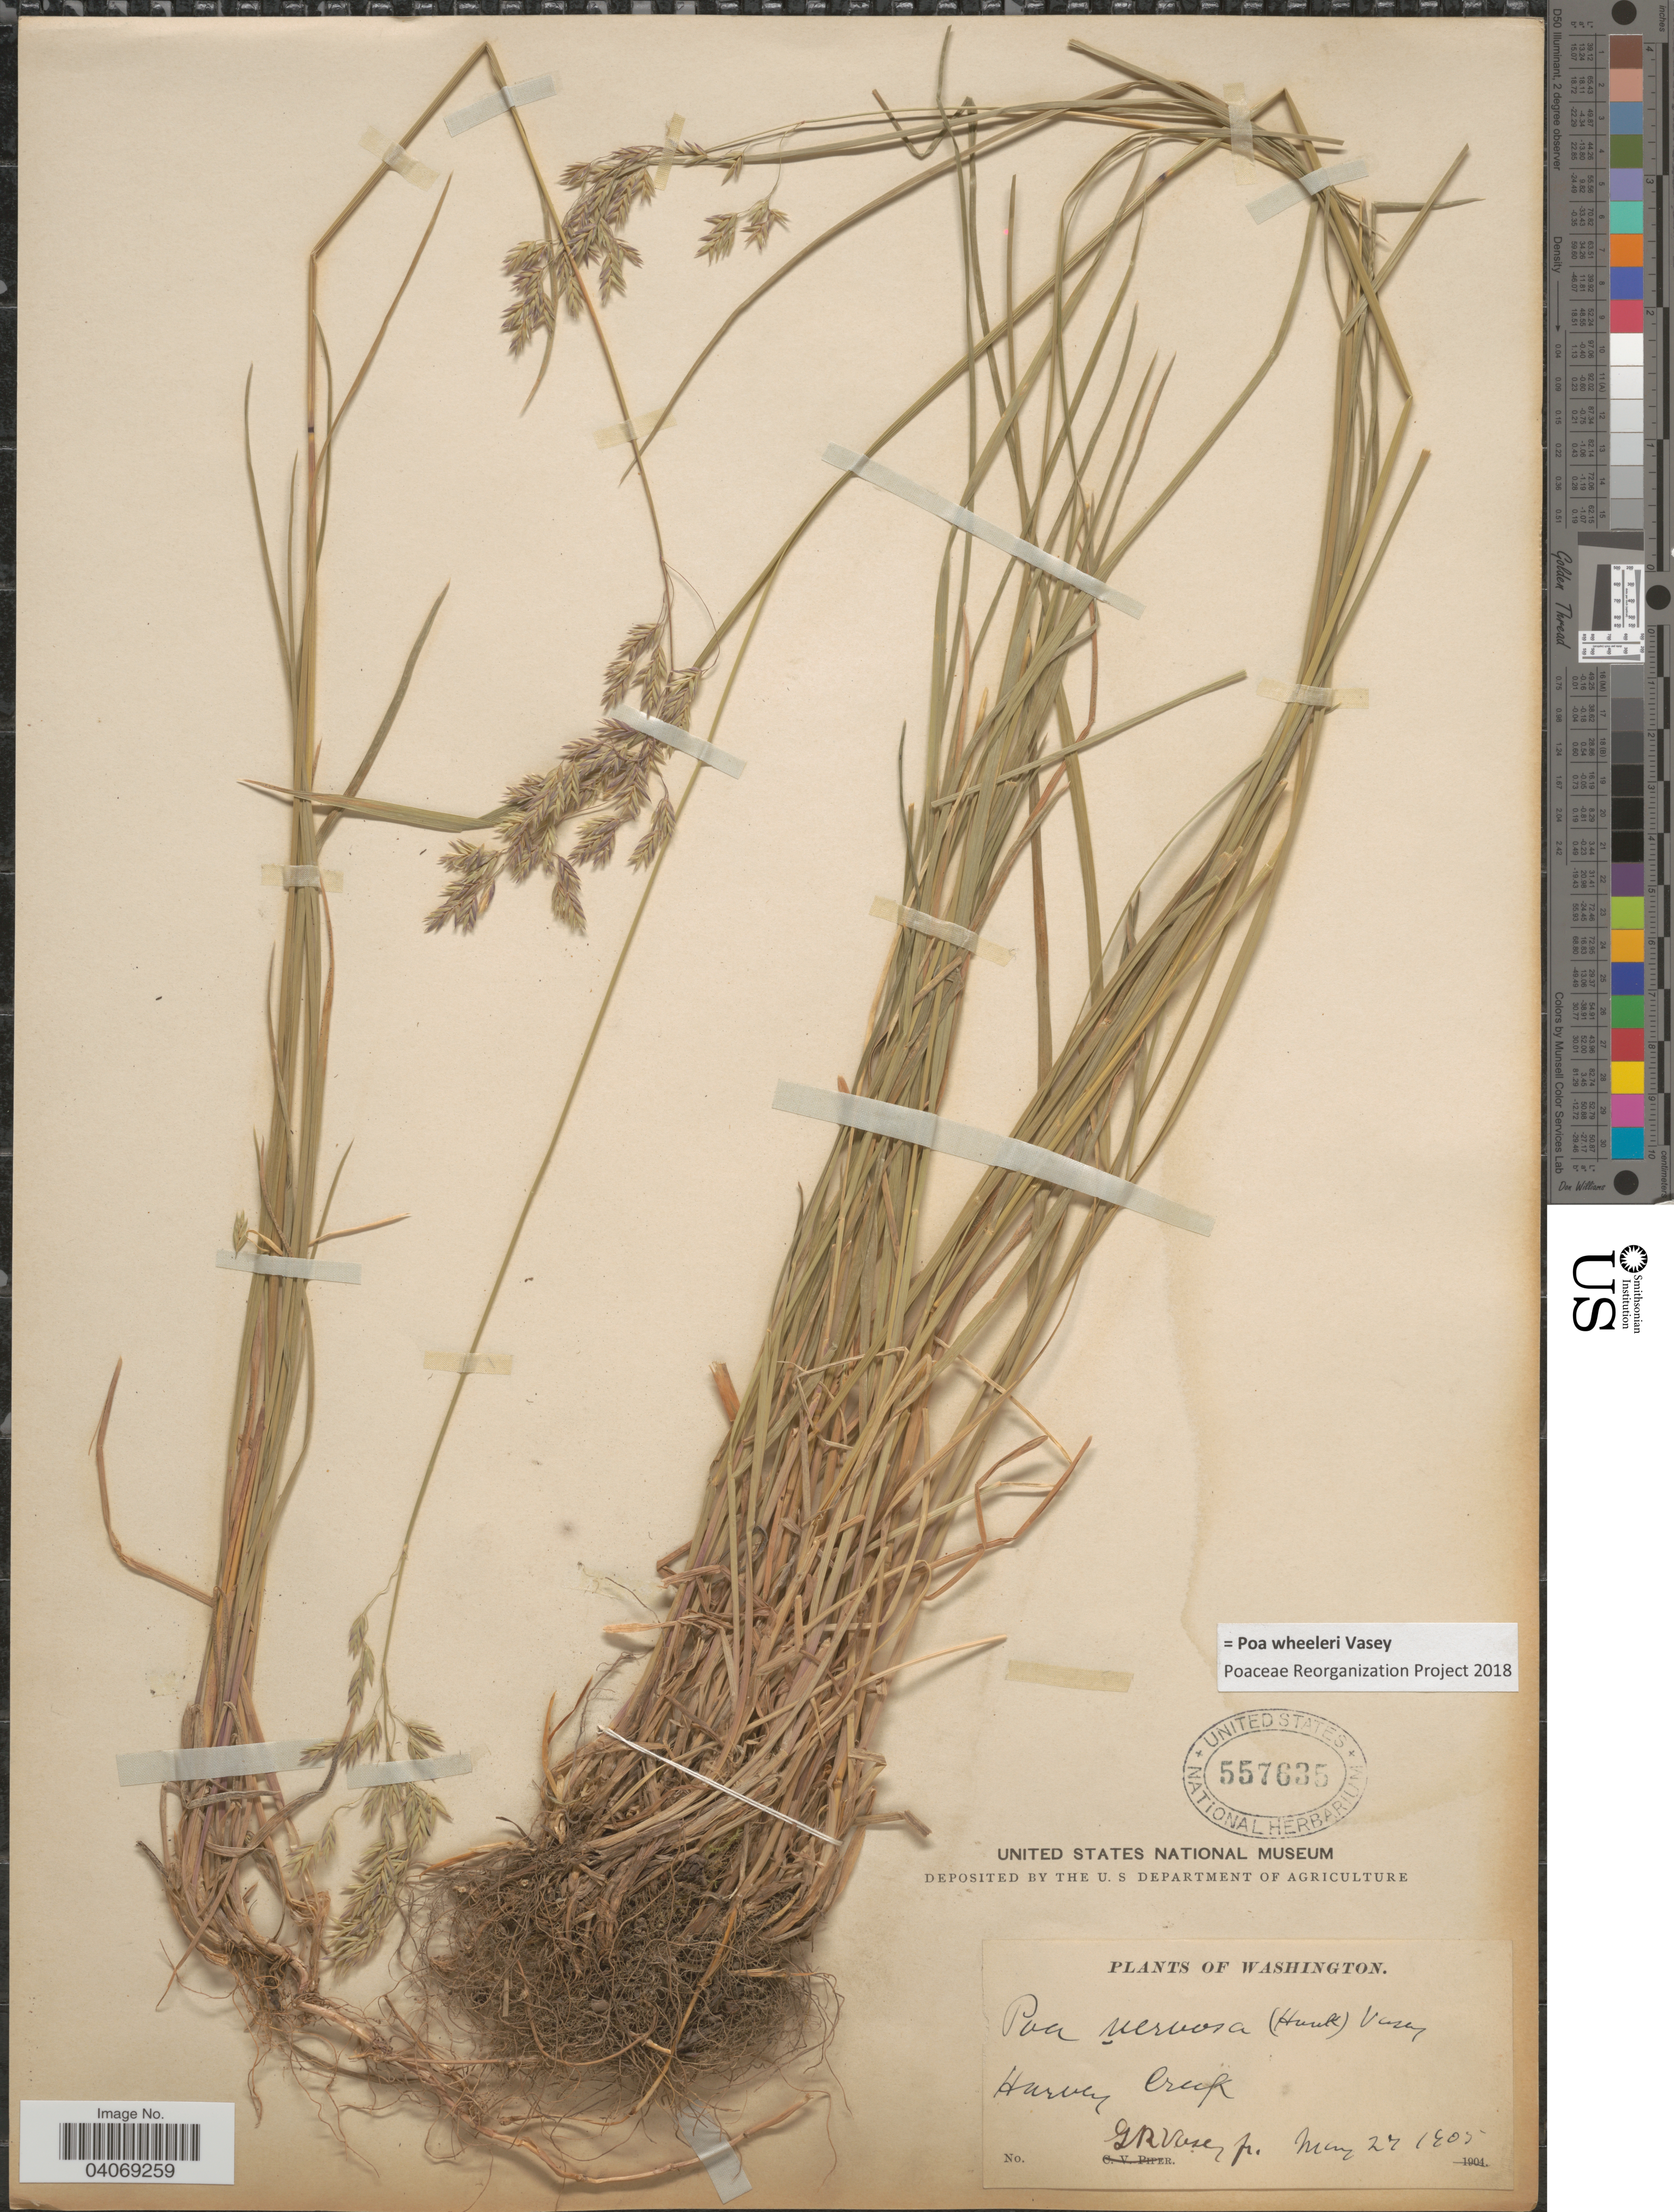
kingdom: Plantae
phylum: Tracheophyta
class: Liliopsida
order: Poales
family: Poaceae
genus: Poa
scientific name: Poa wheeleri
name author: Vasey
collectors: G. R. Vasey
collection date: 1905-05-27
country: United States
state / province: Washington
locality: Harvey Creek.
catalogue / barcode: US 557635